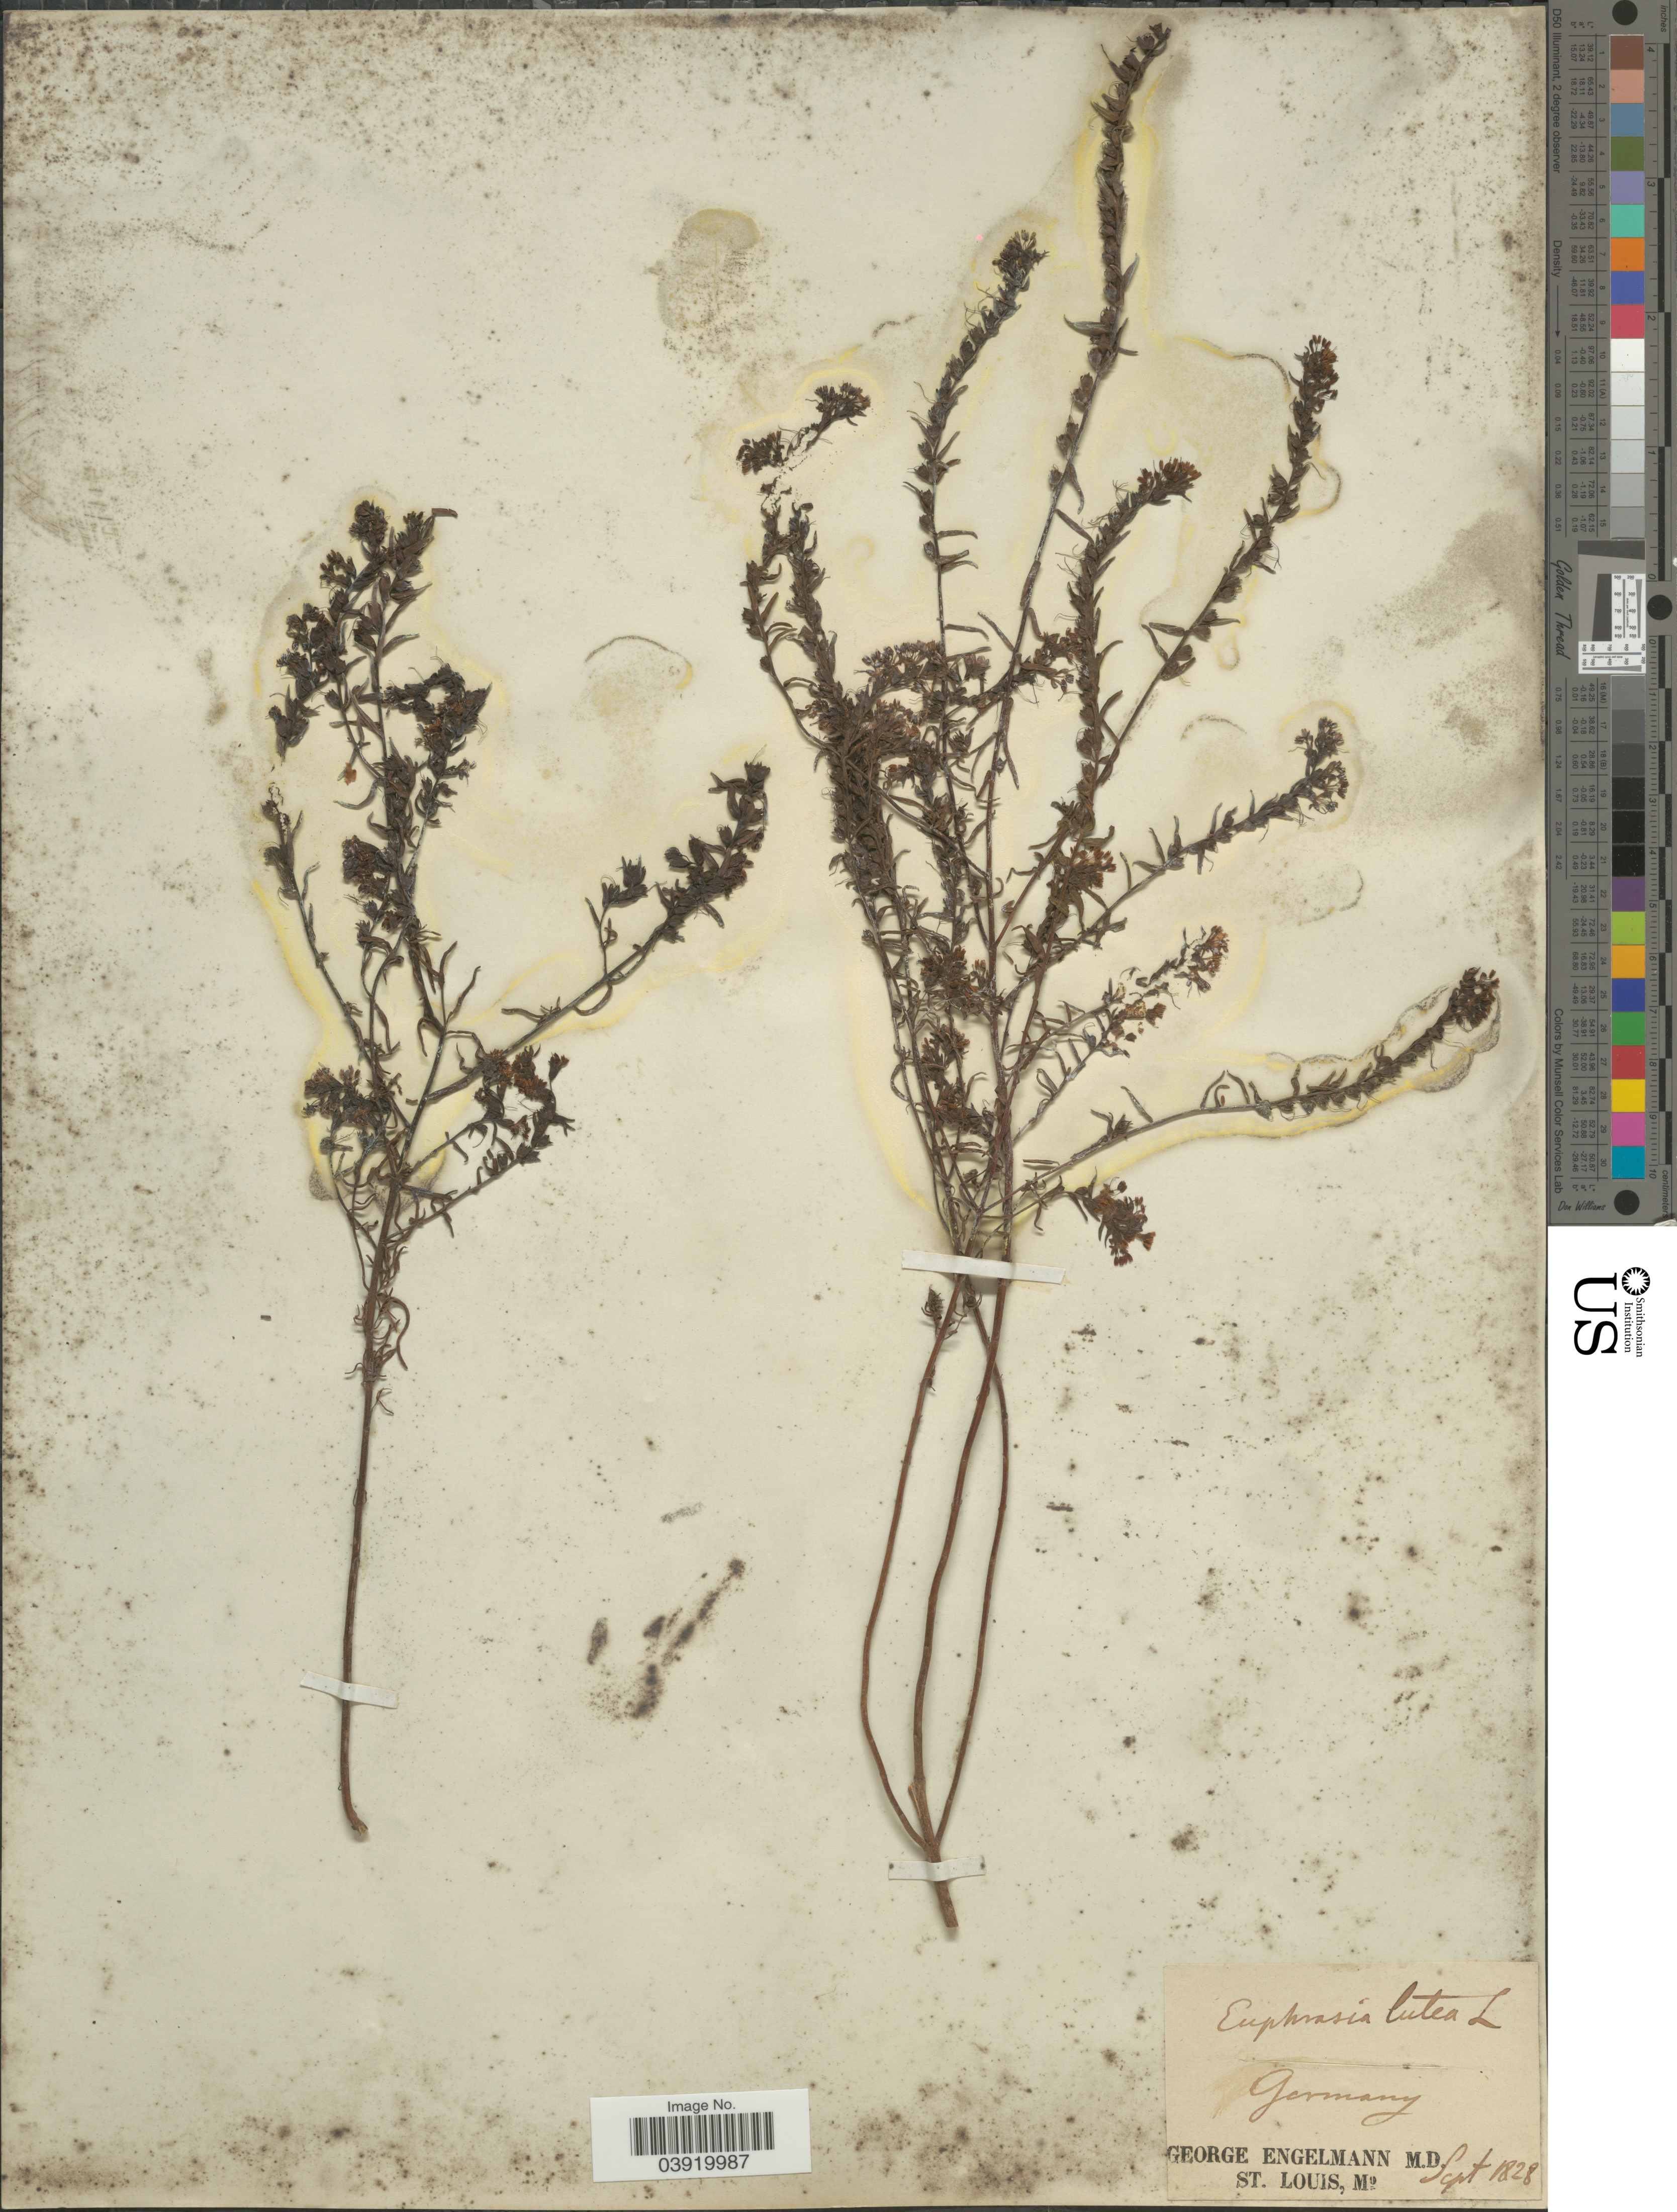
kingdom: Plantae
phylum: Tracheophyta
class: Magnoliopsida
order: Lamiales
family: Orobanchaceae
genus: Odontites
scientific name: Odontites luteus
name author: (L.) Clairv.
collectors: G. Engelmann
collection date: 1828-09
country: Germany